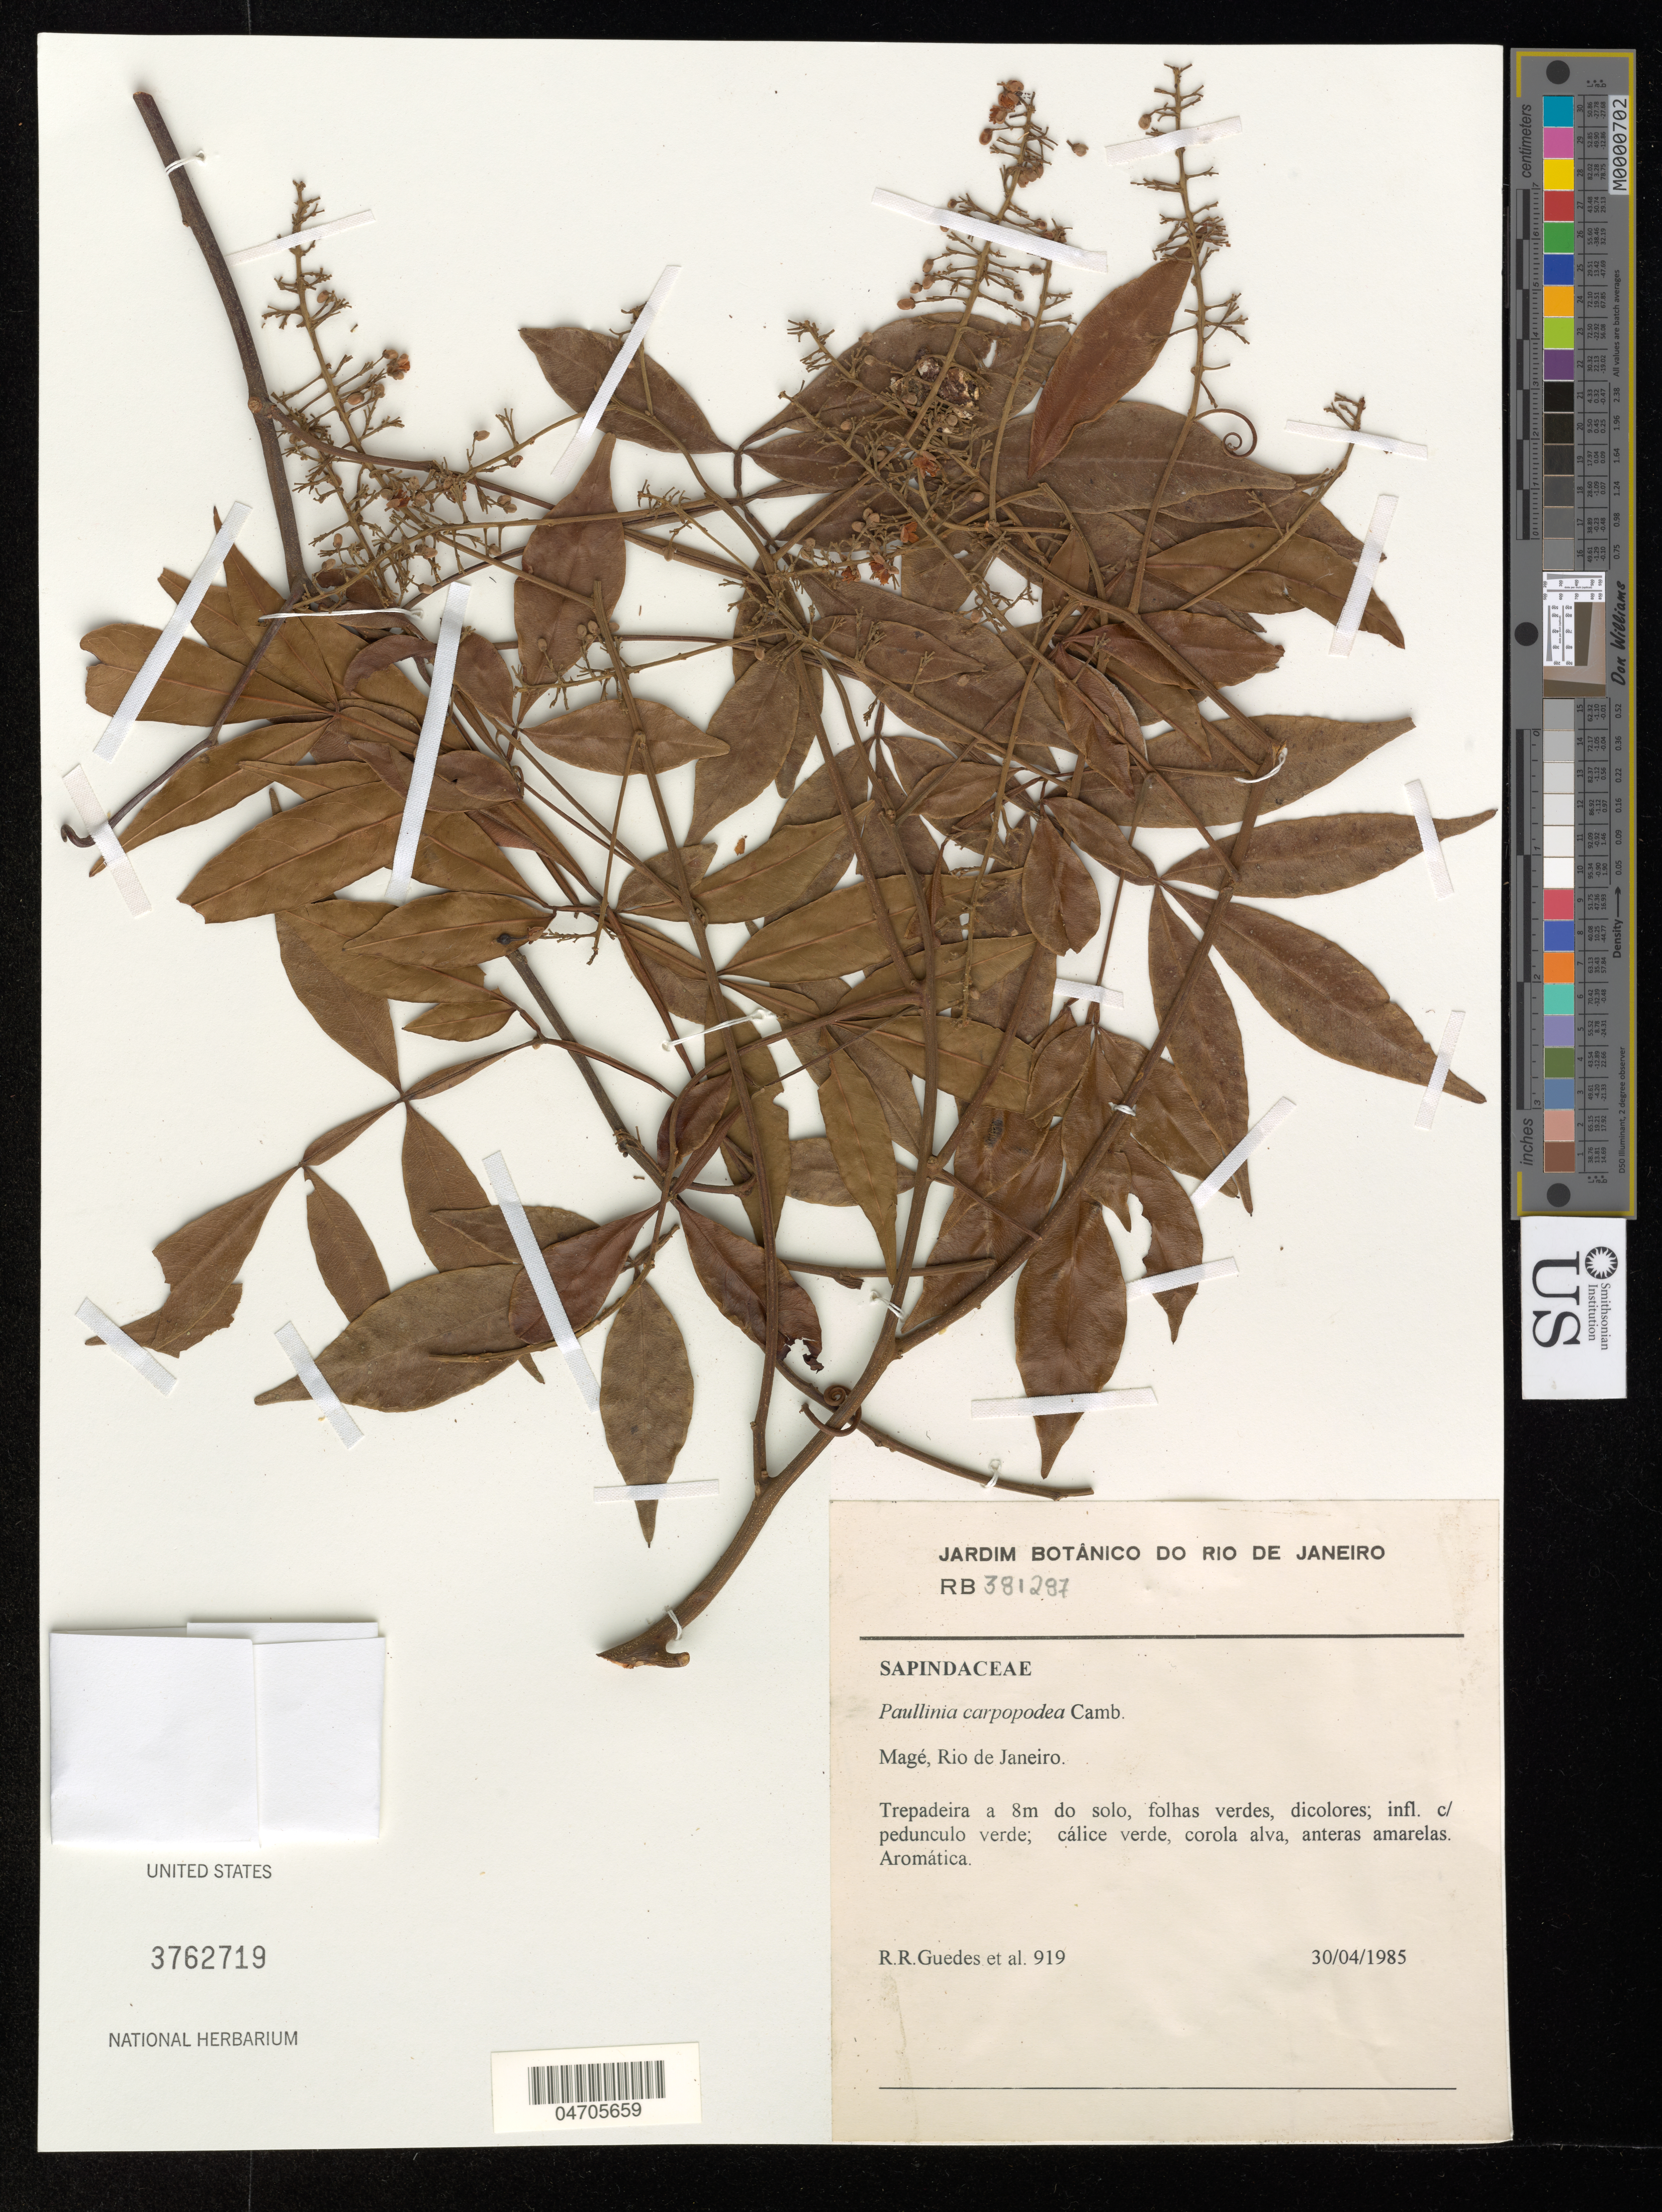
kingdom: Plantae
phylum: Tracheophyta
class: Magnoliopsida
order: Sapindales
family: Sapindaceae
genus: Paullinia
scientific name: Paullinia carpopodea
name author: Cambess.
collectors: R. Guedes & et al.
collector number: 919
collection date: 1985-04-30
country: Brazil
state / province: Rio de Janeiro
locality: Magé.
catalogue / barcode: US 3762719